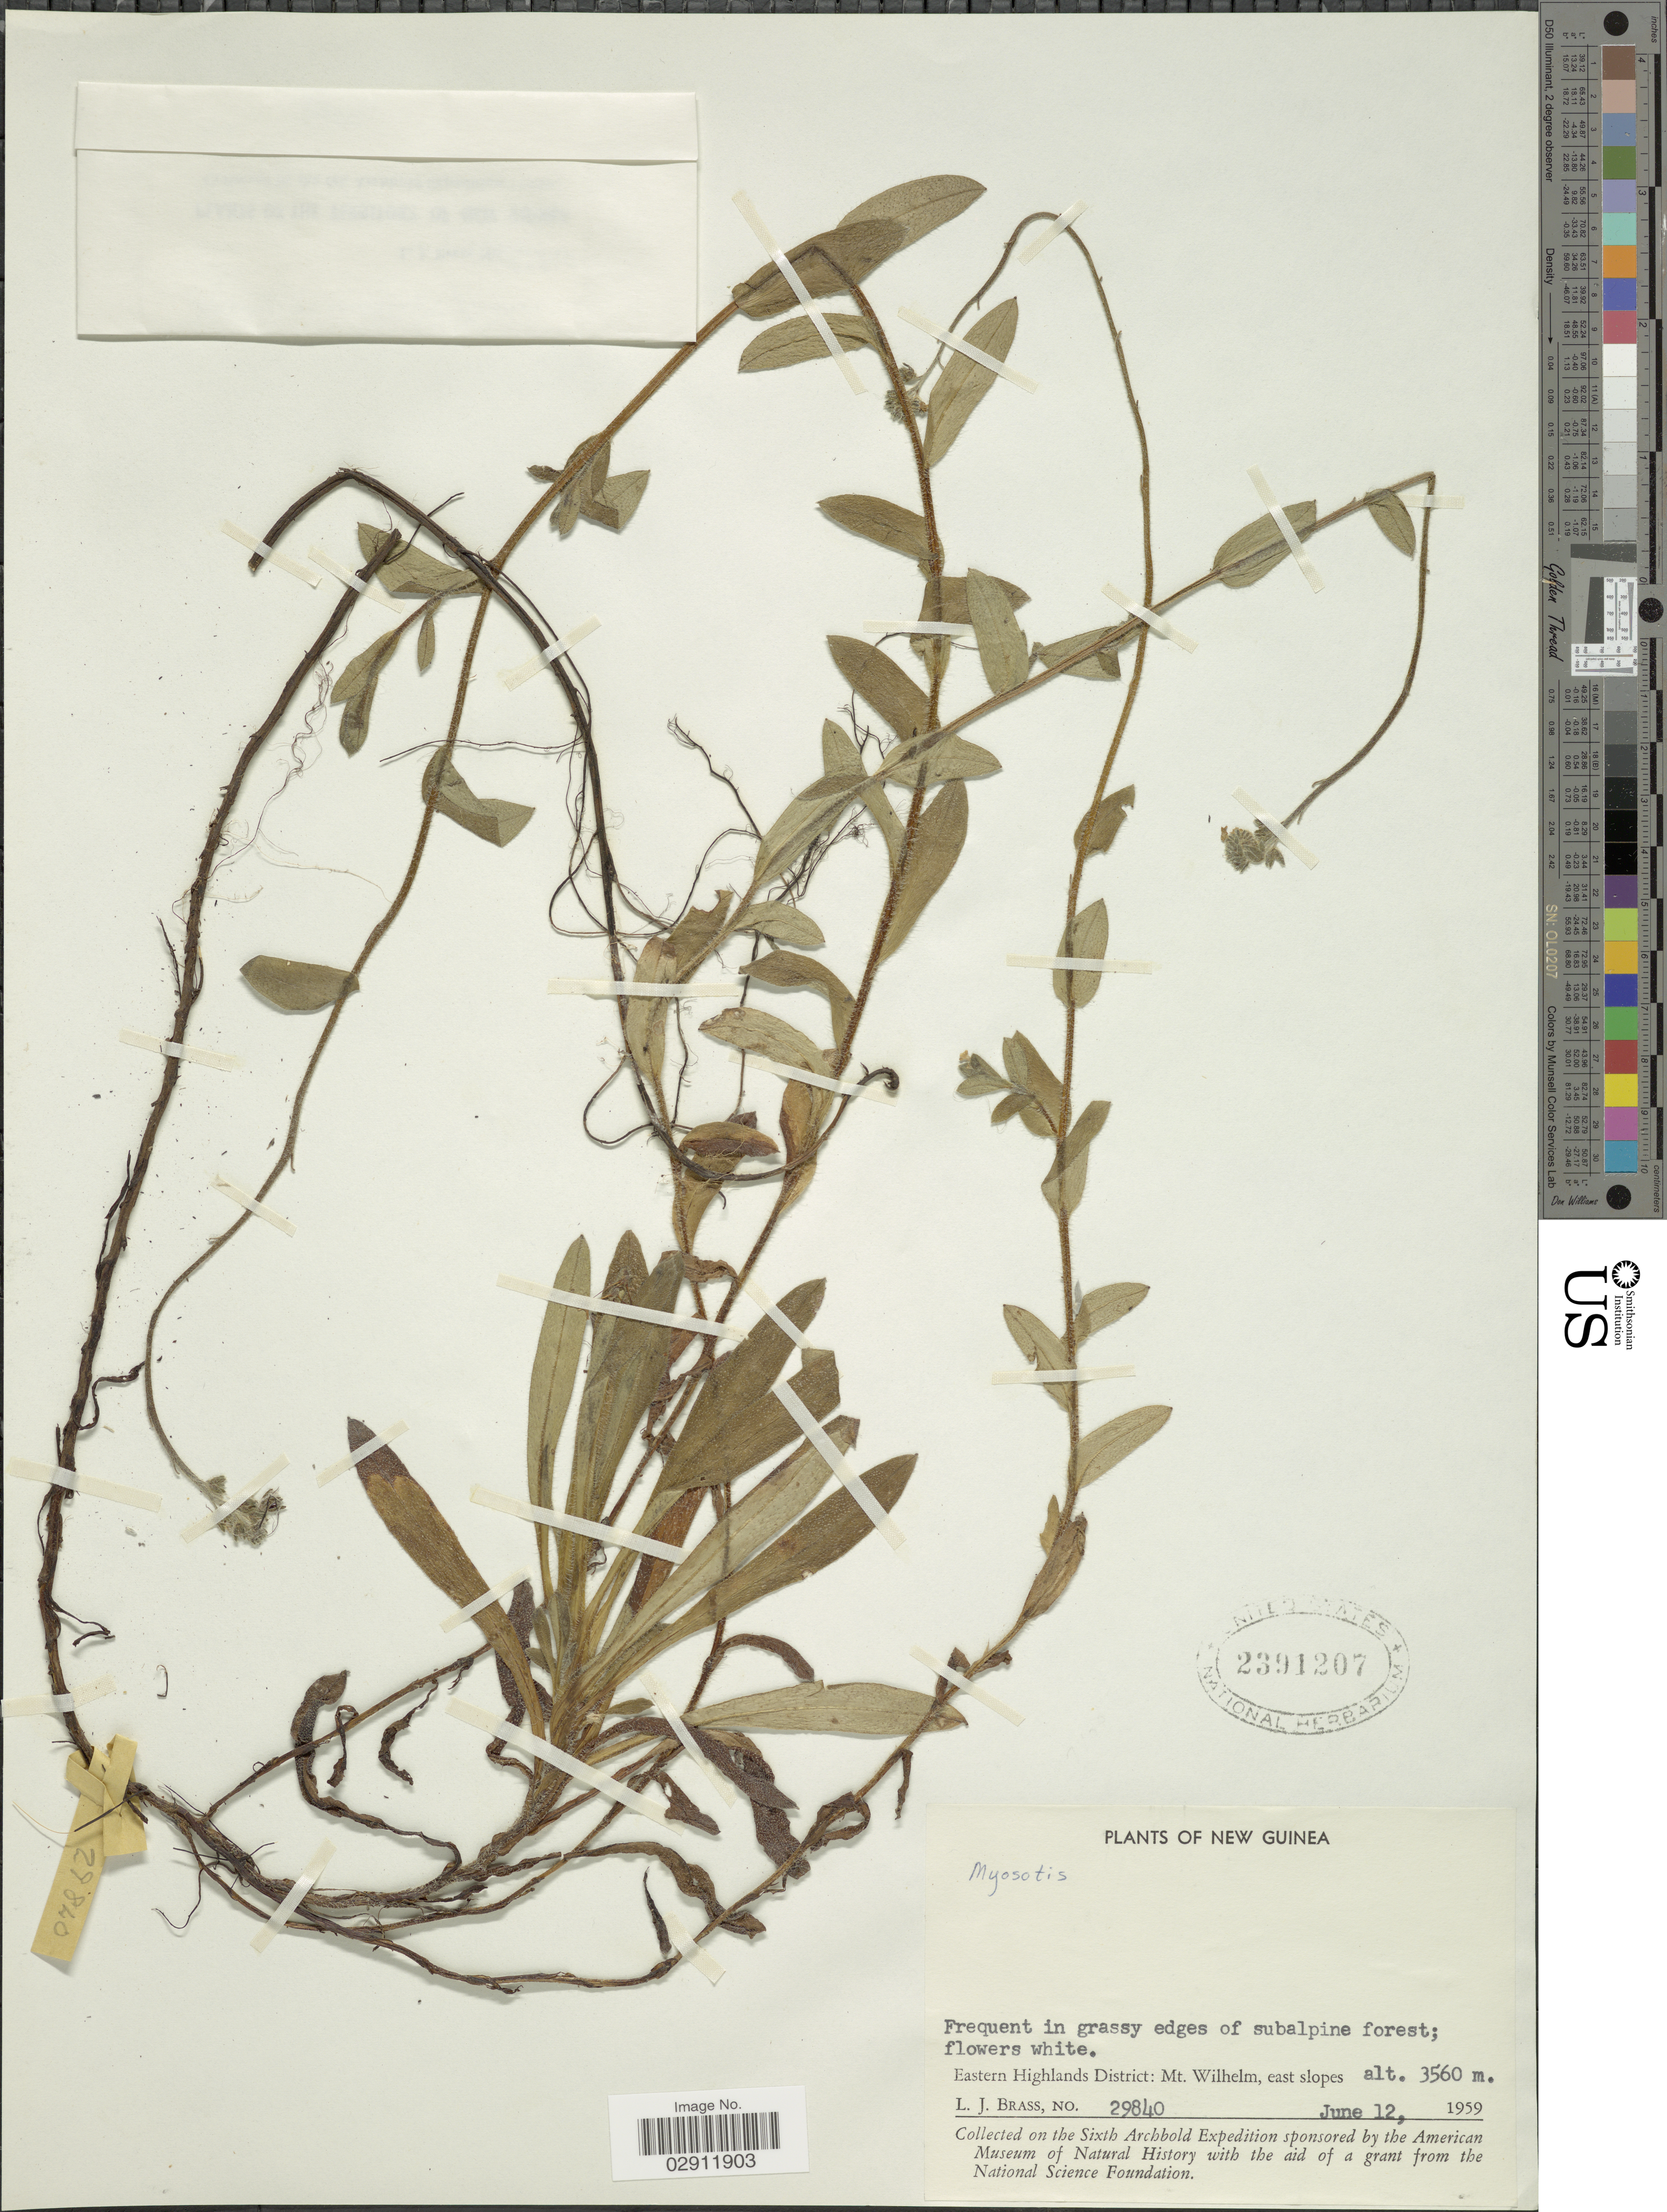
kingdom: Plantae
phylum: Tracheophyta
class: Magnoliopsida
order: Boraginales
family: Boraginaceae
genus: Myosotis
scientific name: Myosotis sp.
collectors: L. J. Brass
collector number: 29840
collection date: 1959-06-12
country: Papua New Guinea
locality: Eastern Highlands District: Mt. Wilhelm, east slopes.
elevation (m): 3560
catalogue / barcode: US 2391207